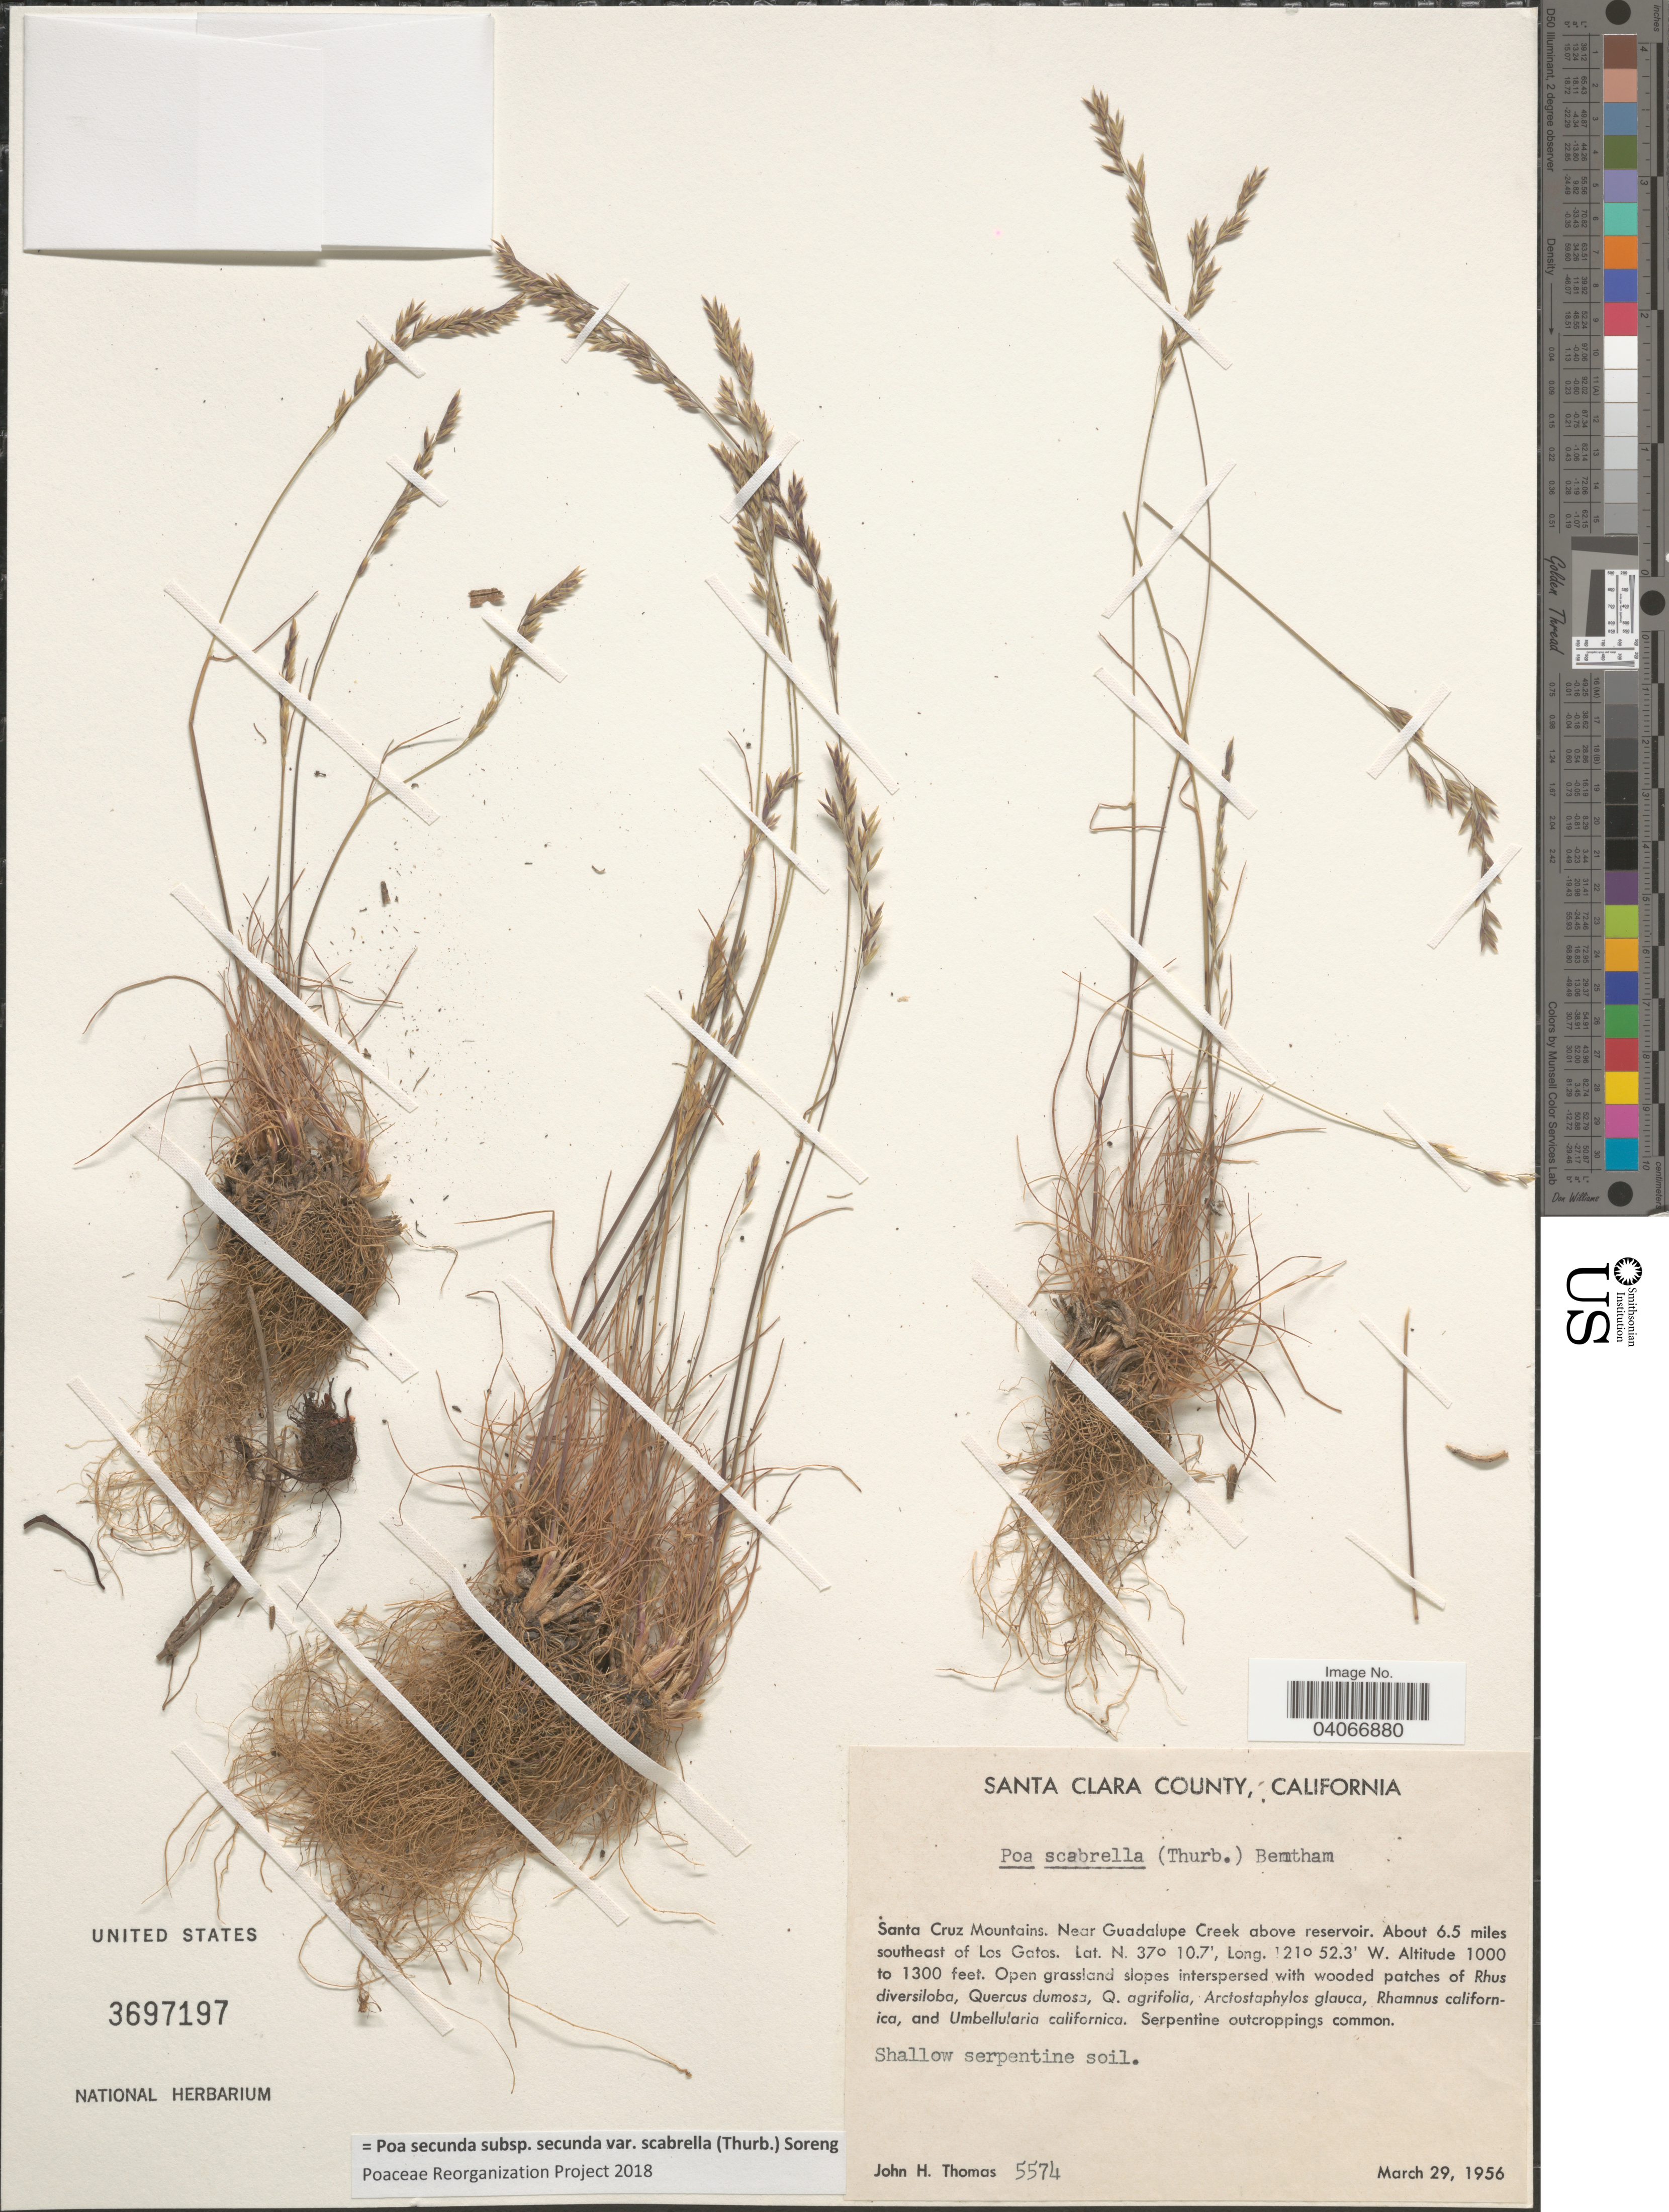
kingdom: Plantae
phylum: Tracheophyta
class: Liliopsida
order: Poales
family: Poaceae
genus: Poa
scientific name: Poa secunda subsp. secunda var. scabrella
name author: (Thurb.) Soreng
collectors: J. H. Thomas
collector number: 5574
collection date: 1956-03-29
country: United States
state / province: California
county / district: Santa Clara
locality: Santa Clara County. Santa Cruz Mountains. Near Guadalupe Creek above reservoir. About 6.5 miles southeast of Los Gatos. Open grassland slopes.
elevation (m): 305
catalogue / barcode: US 3697197